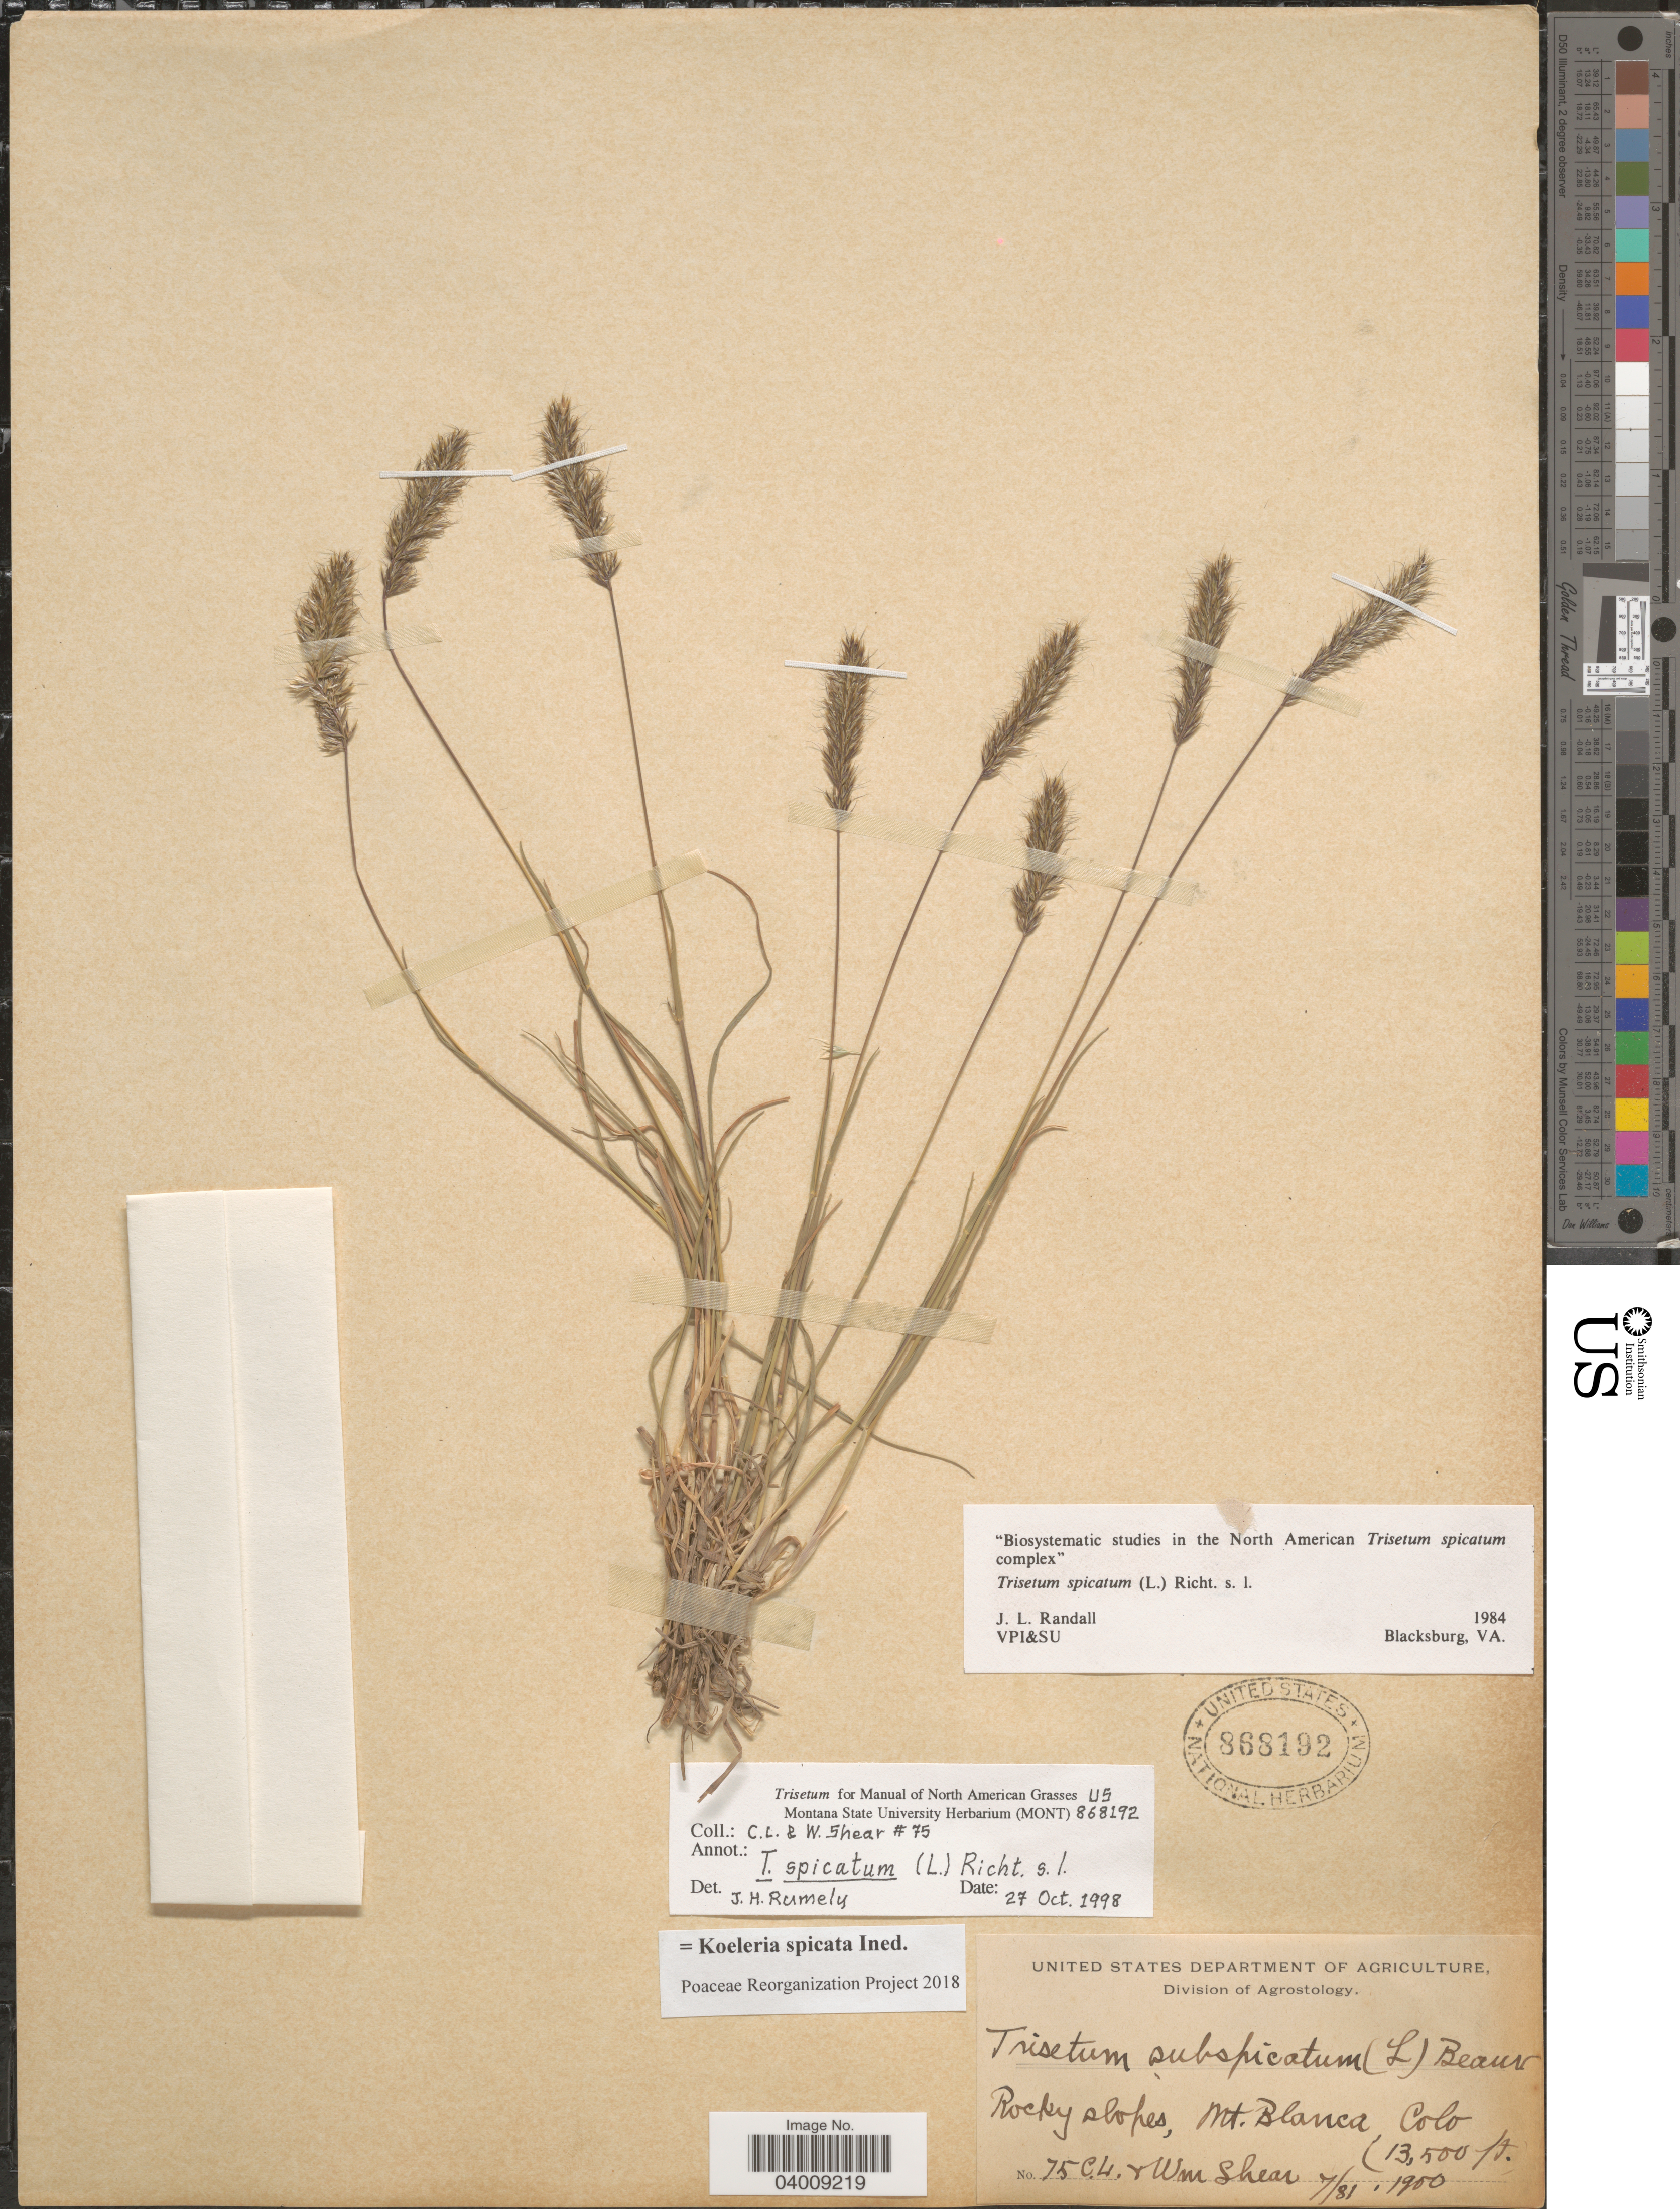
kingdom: Plantae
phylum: Tracheophyta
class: Liliopsida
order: Poales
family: Poaceae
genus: Koeleria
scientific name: Koeleria spicata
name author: (L.) Barberá et al.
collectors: C. L. Shear & W. Shear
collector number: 75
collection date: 1900-07-31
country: United States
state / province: Colorado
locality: Rocky slopes, Mt. Blanca.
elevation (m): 4115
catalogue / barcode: US 868192